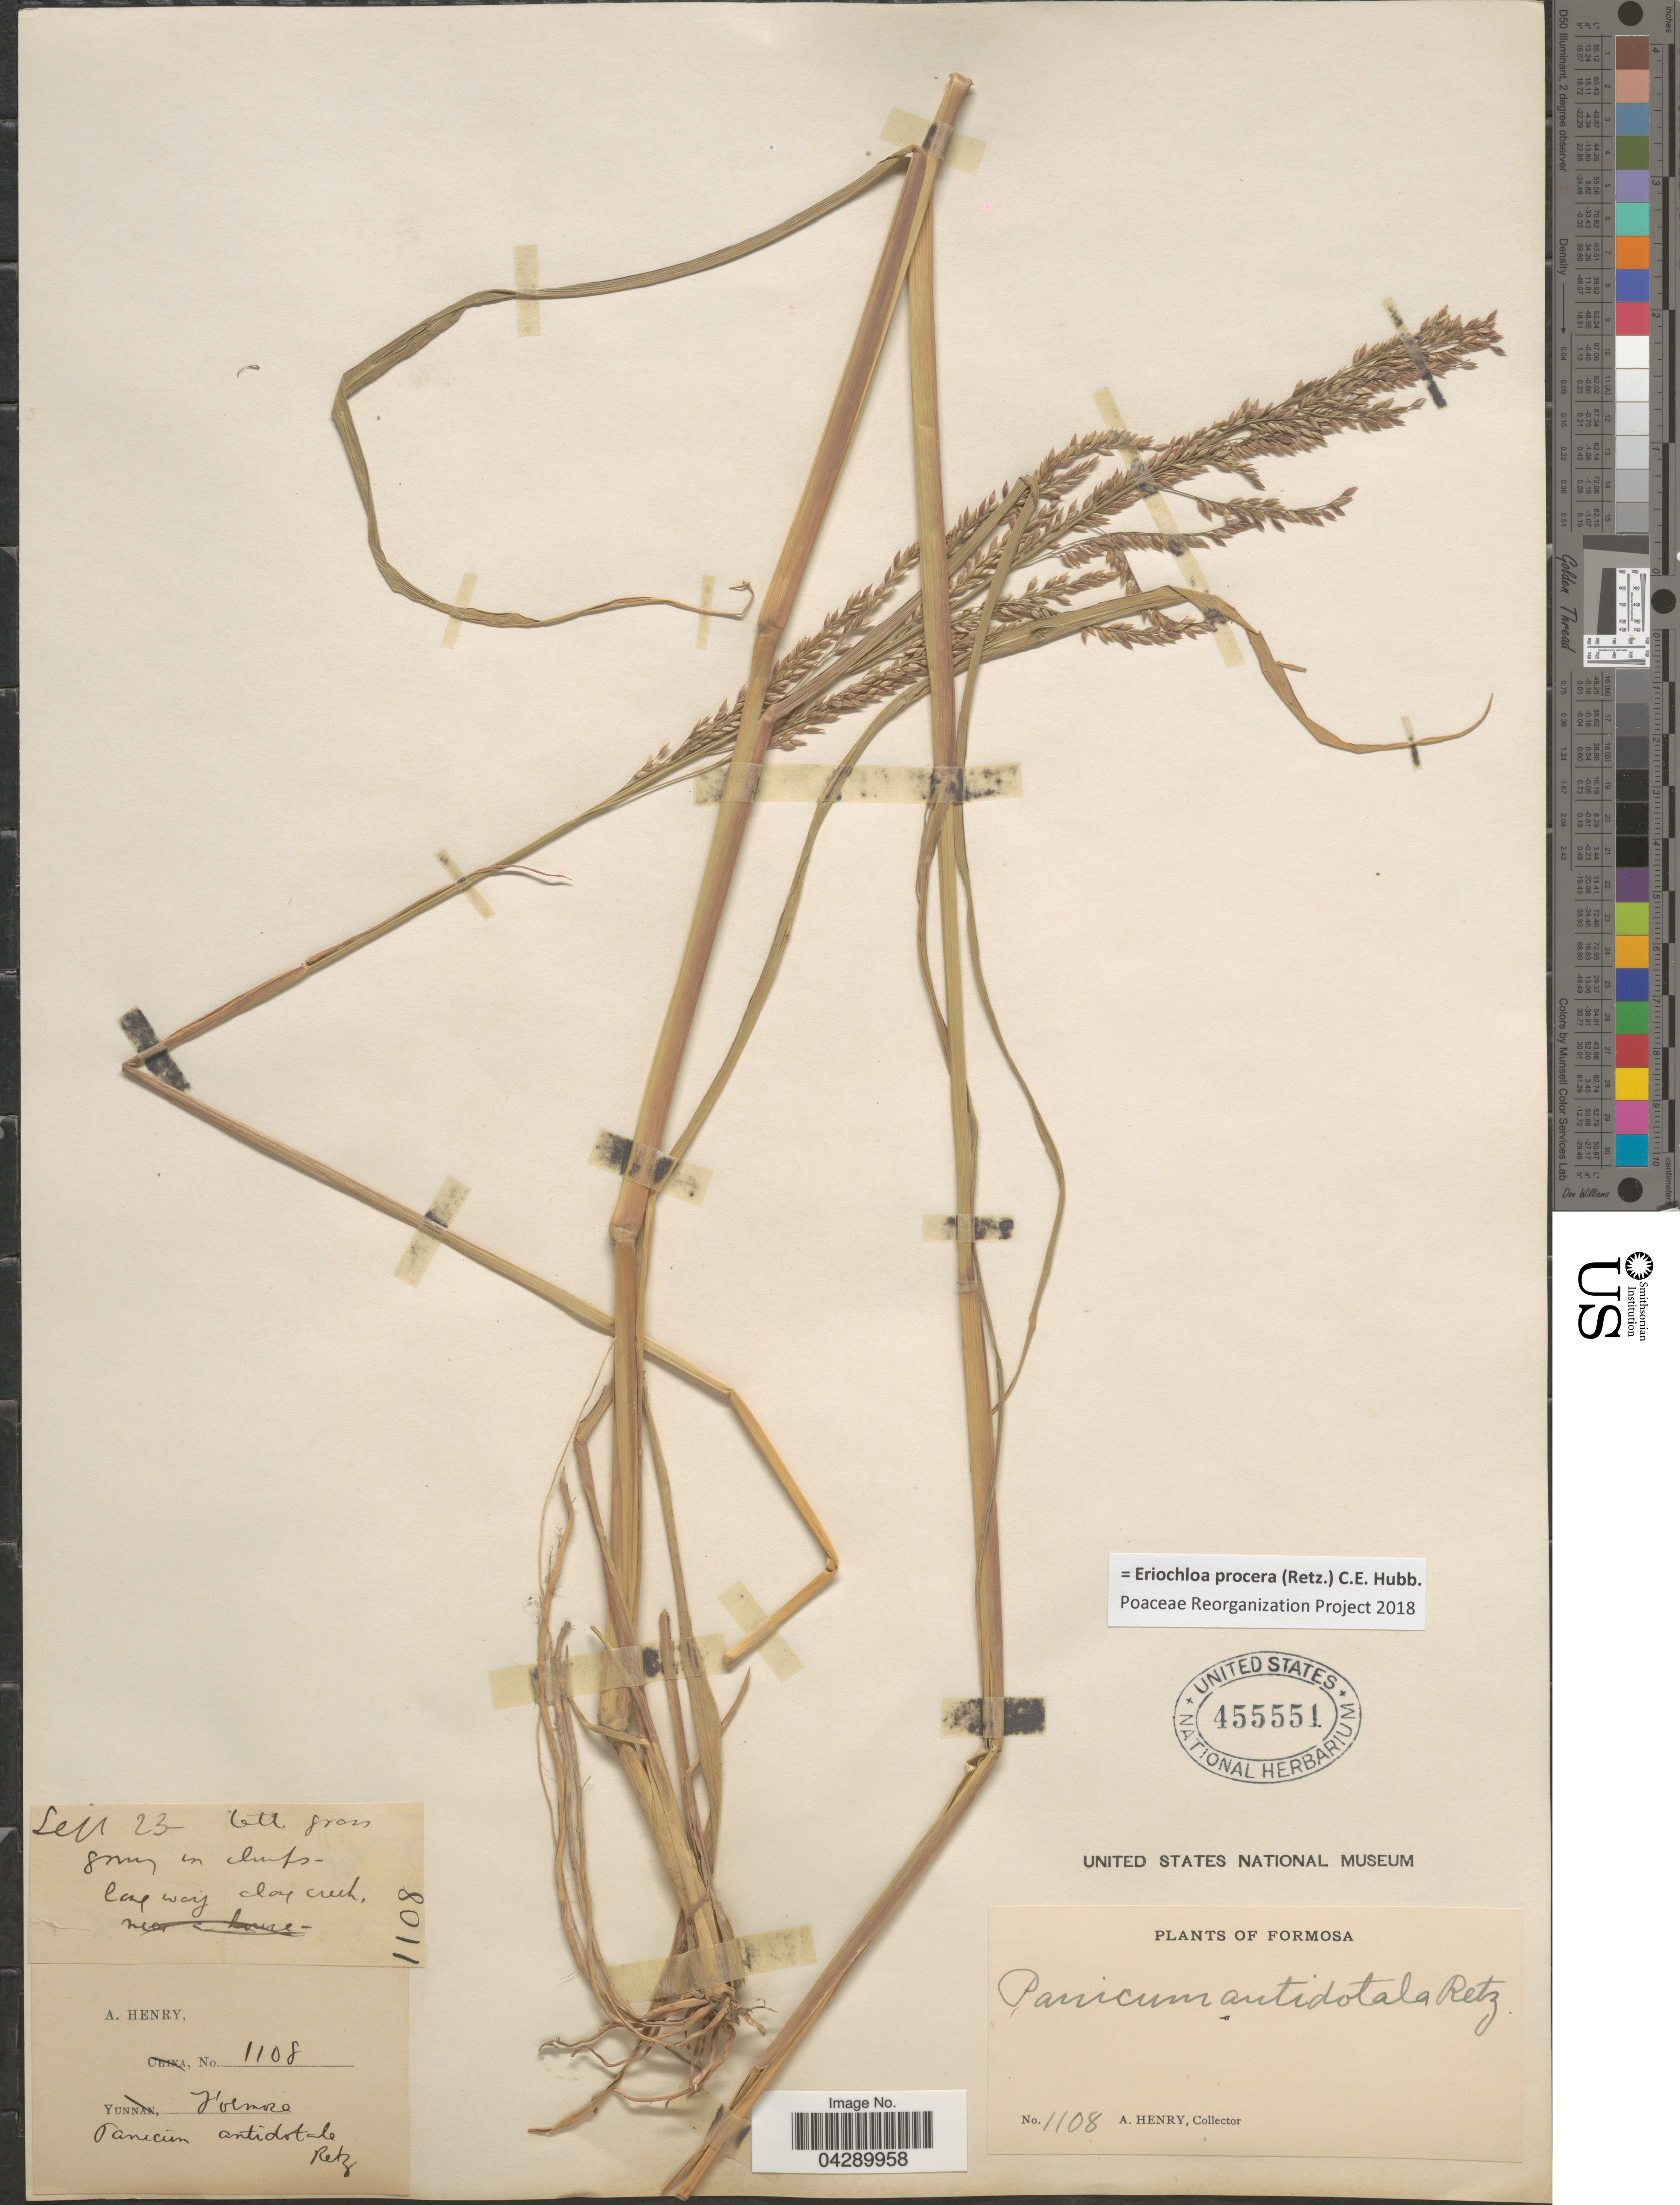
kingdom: Plantae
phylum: Tracheophyta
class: Liliopsida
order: Poales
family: Poaceae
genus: Eriochloa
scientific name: Eriochloa procera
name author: (Retz.) C.E. Hubb.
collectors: A. Henry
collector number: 1108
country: Taiwan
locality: Formosa.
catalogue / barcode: US 455551